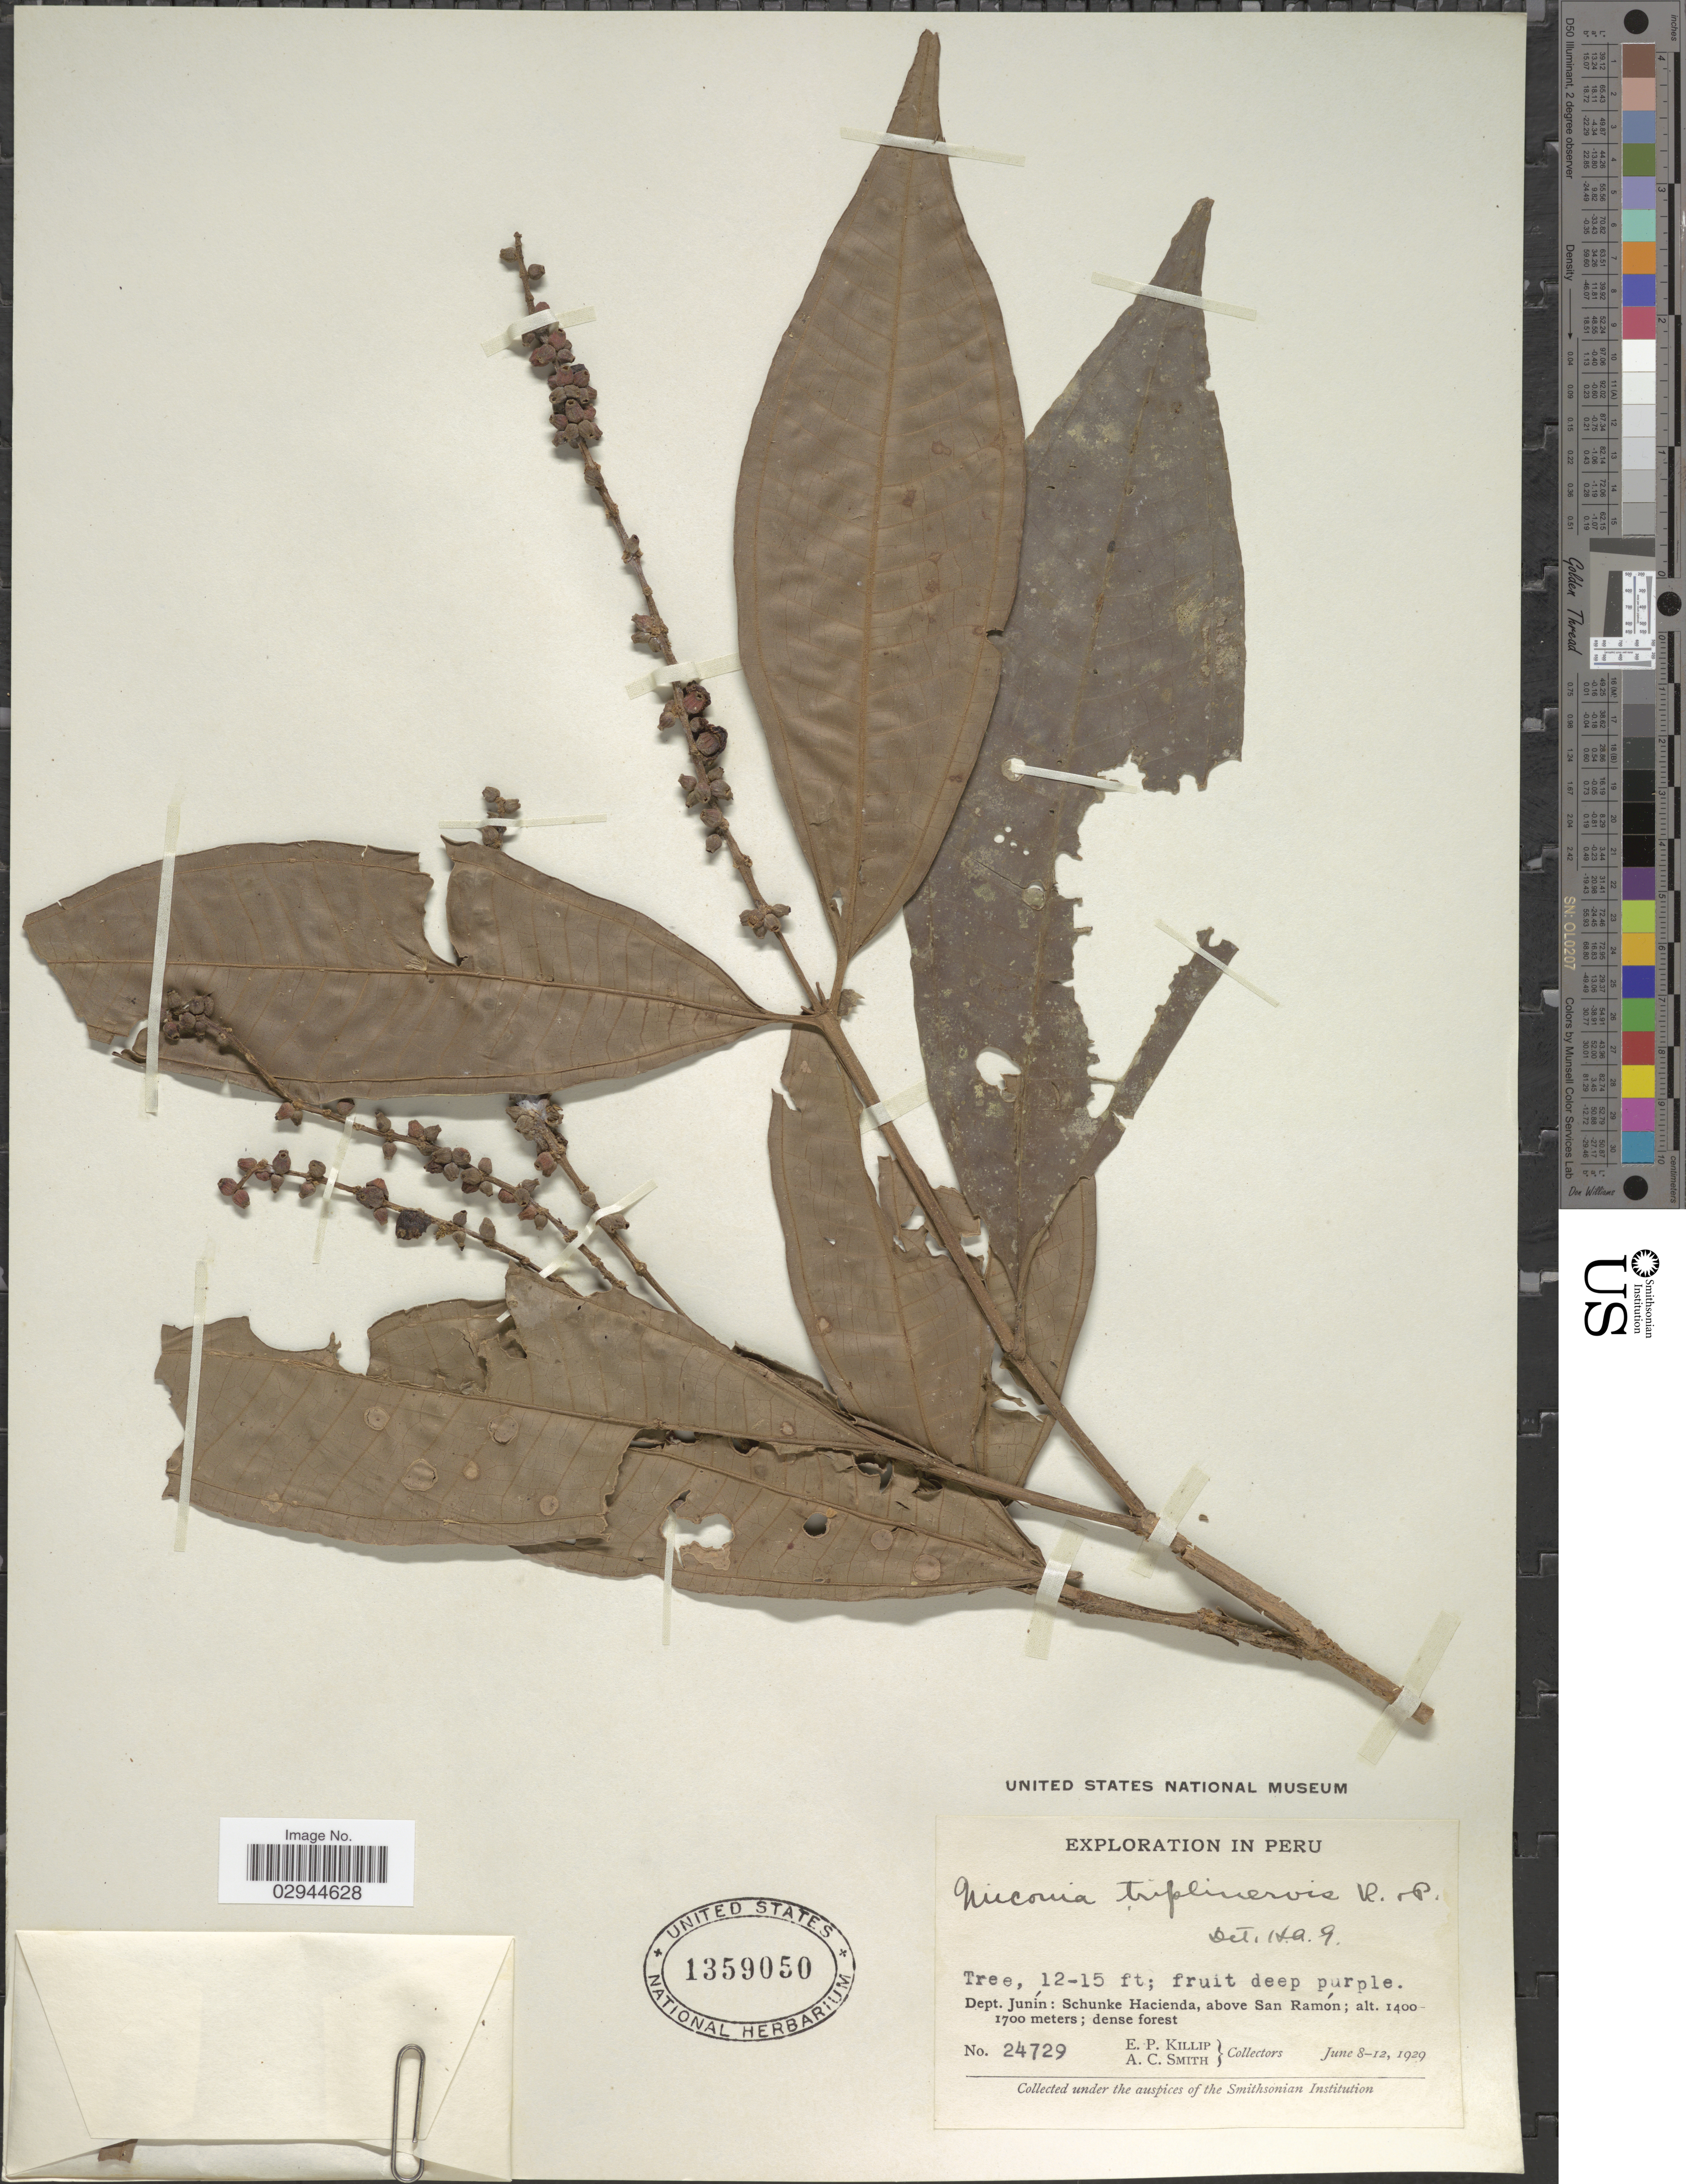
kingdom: Plantae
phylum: Tracheophyta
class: Magnoliopsida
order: Myrtales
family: Melastomataceae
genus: Miconia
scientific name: Miconia triplinervis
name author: Ruiz & Pav.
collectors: E. P. Killip & A. C. Smith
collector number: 24729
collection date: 1929-06-08/1929-06-12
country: Peru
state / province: Junín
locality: Dept. Junín, Schunke Hacienda, above San Ramón.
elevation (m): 1400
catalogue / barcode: US 1359050